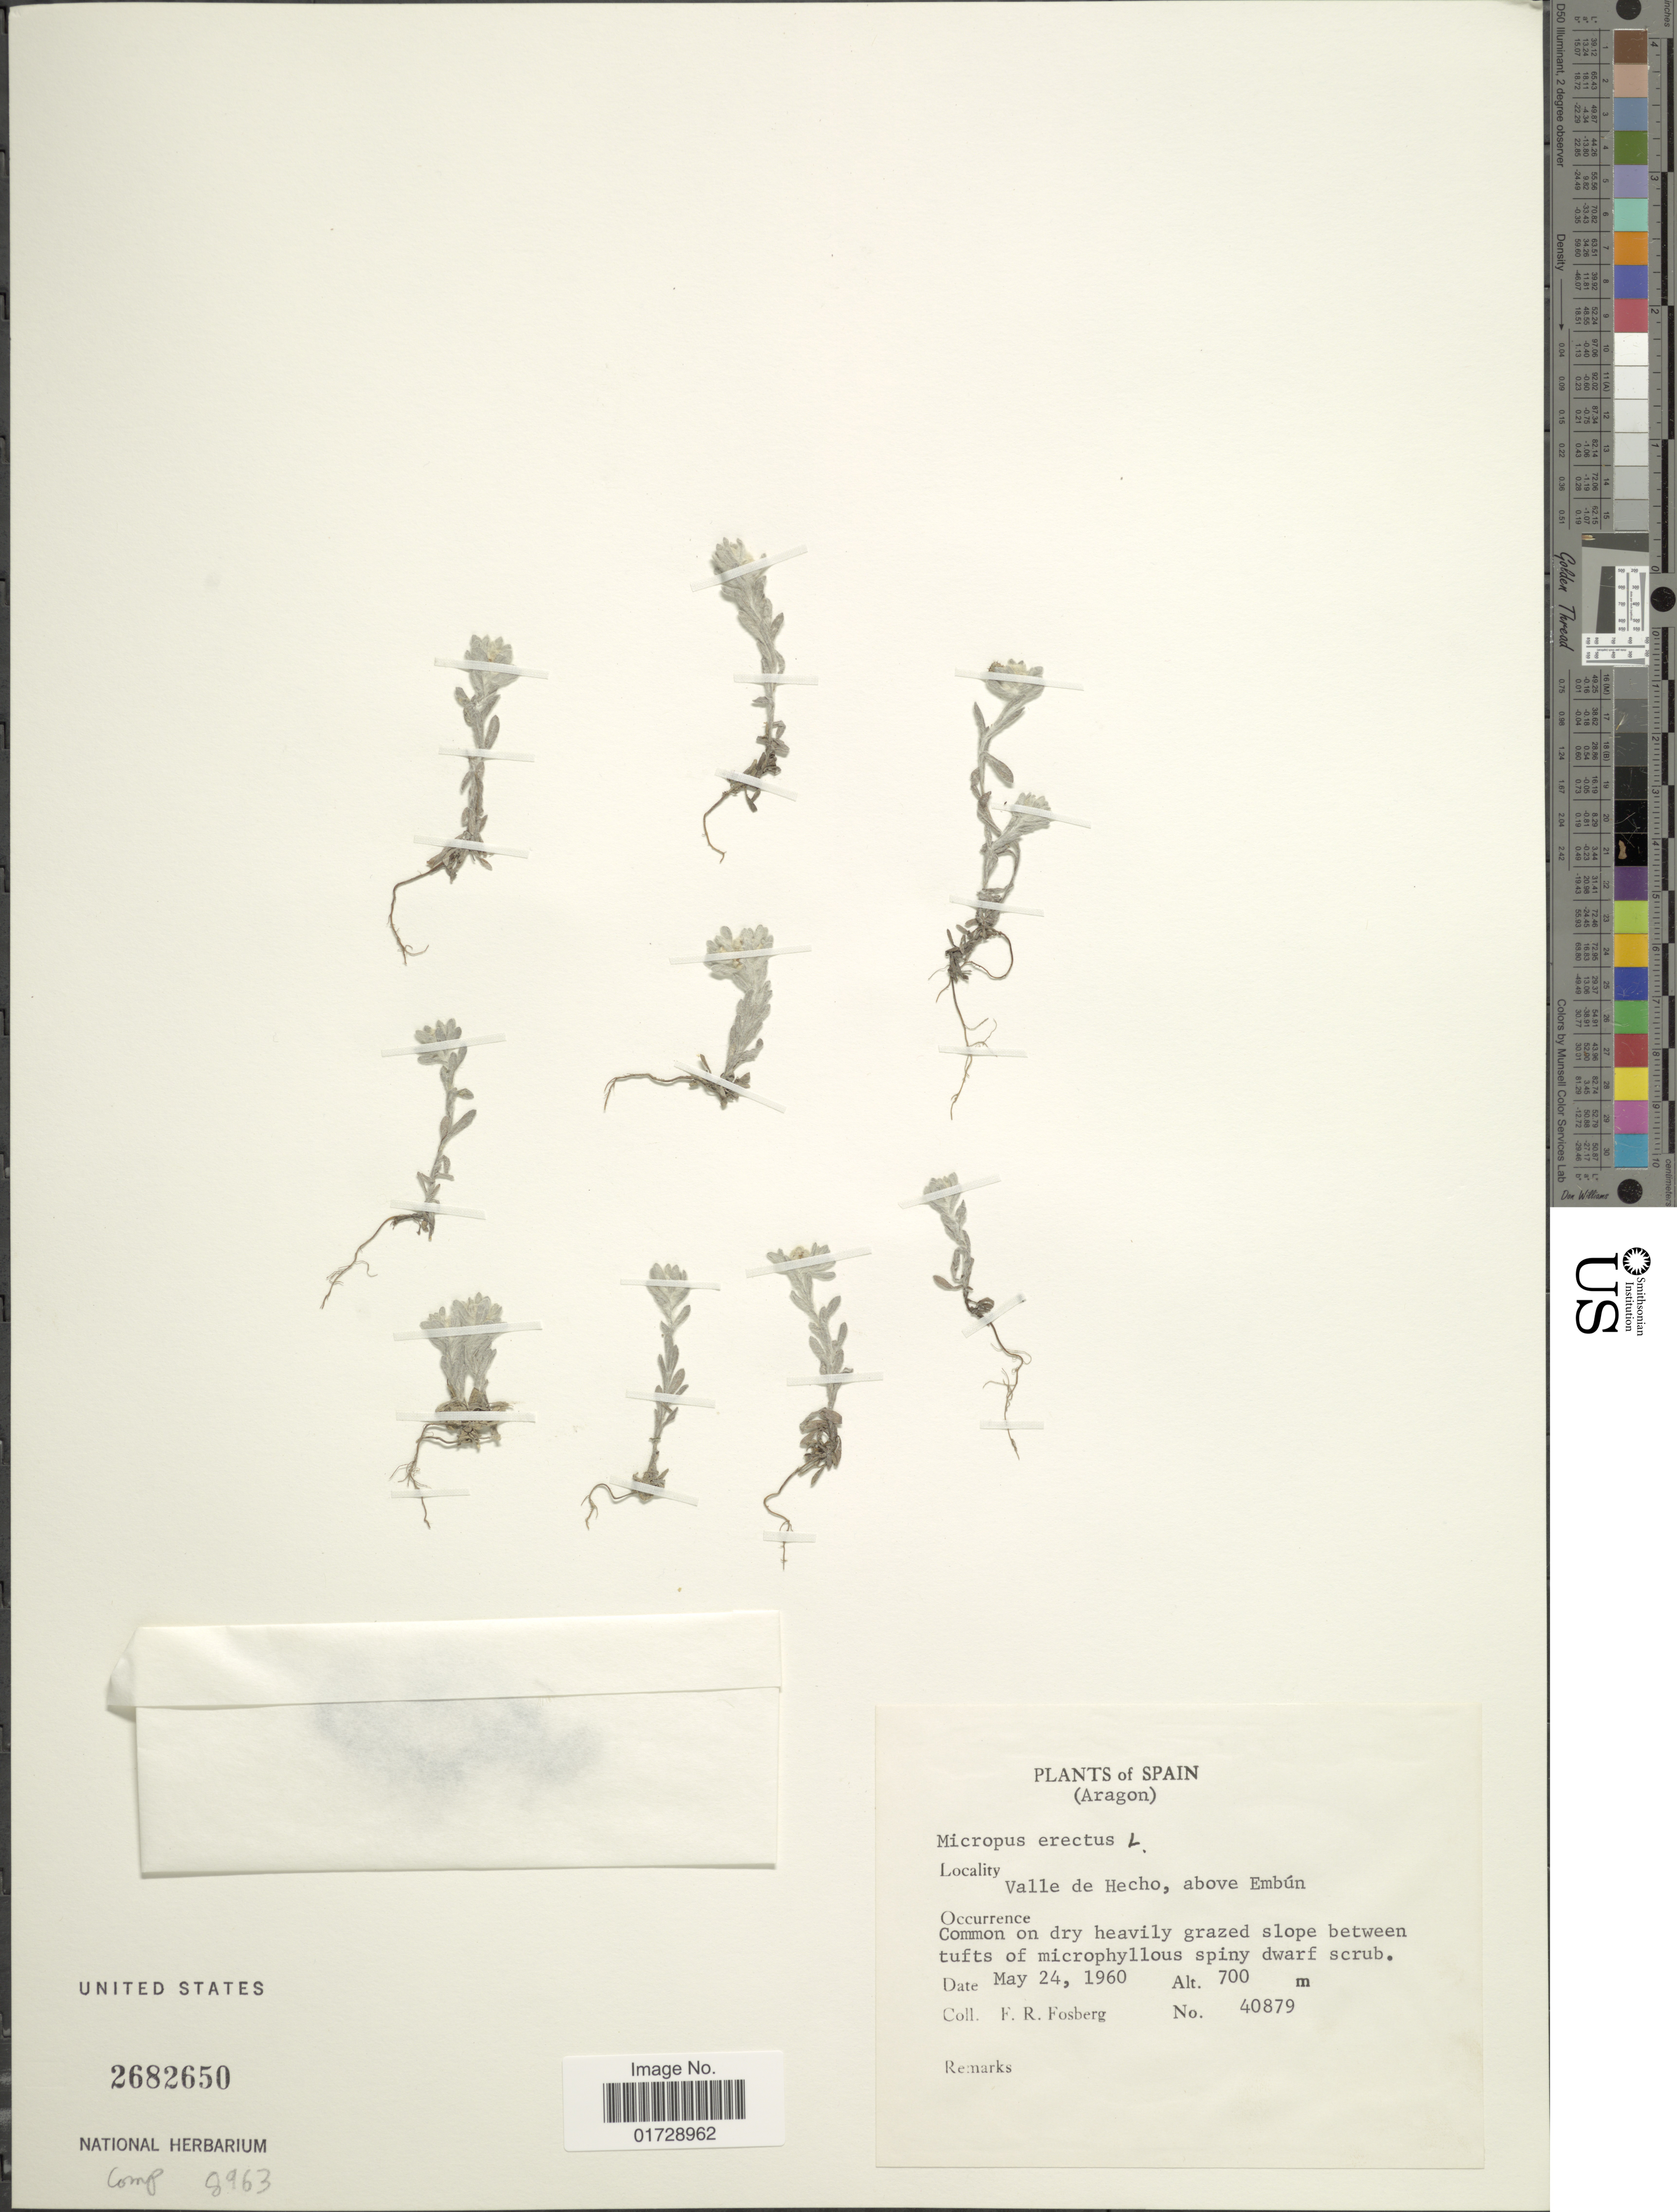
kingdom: Plantae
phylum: Tracheophyta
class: Magnoliopsida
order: Asterales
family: Asteraceae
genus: Micropus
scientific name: Micropus erectus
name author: L.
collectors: F. R. Fosberg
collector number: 40879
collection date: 1960-05-24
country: Spain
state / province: Aragón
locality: Valle de Hecho, above Embun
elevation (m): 700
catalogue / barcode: US 2682650